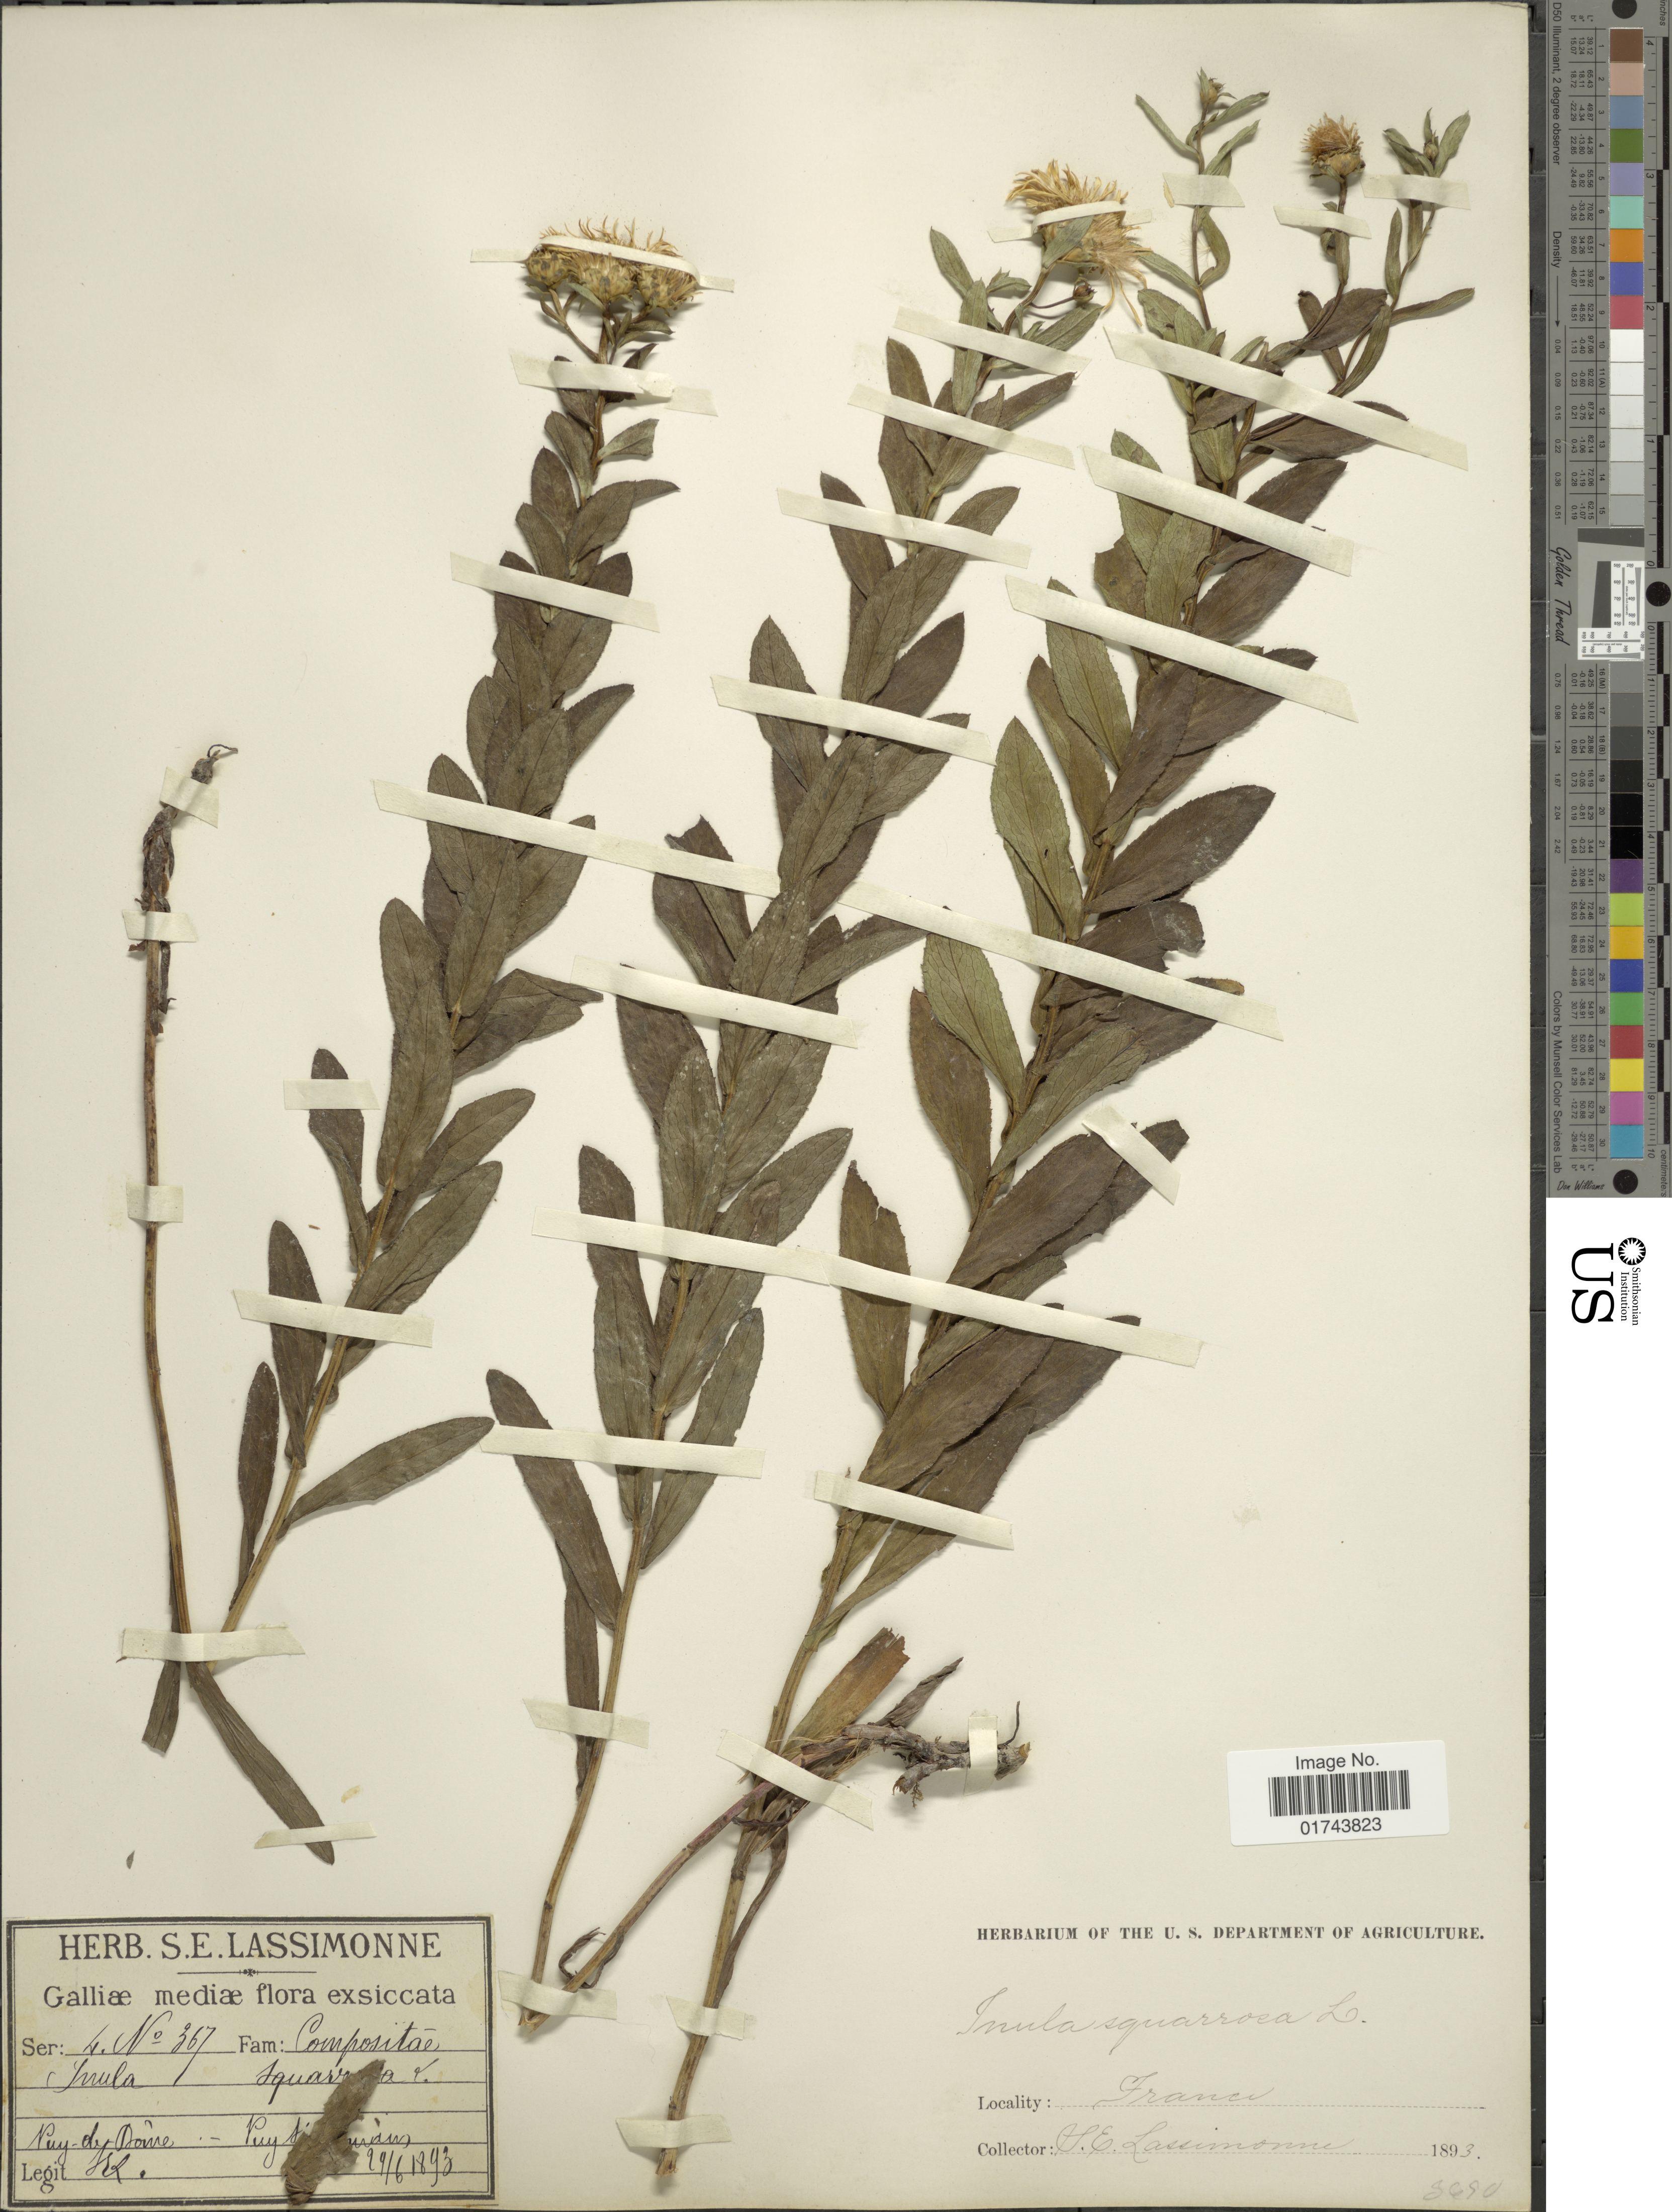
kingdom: Plantae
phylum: Tracheophyta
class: Magnoliopsida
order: Asterales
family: Asteraceae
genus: Inula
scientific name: Inula squarrosa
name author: L.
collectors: S. Lassimonne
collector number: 367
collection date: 1893-06-29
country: France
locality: Galliae, Puy-dey-Dome